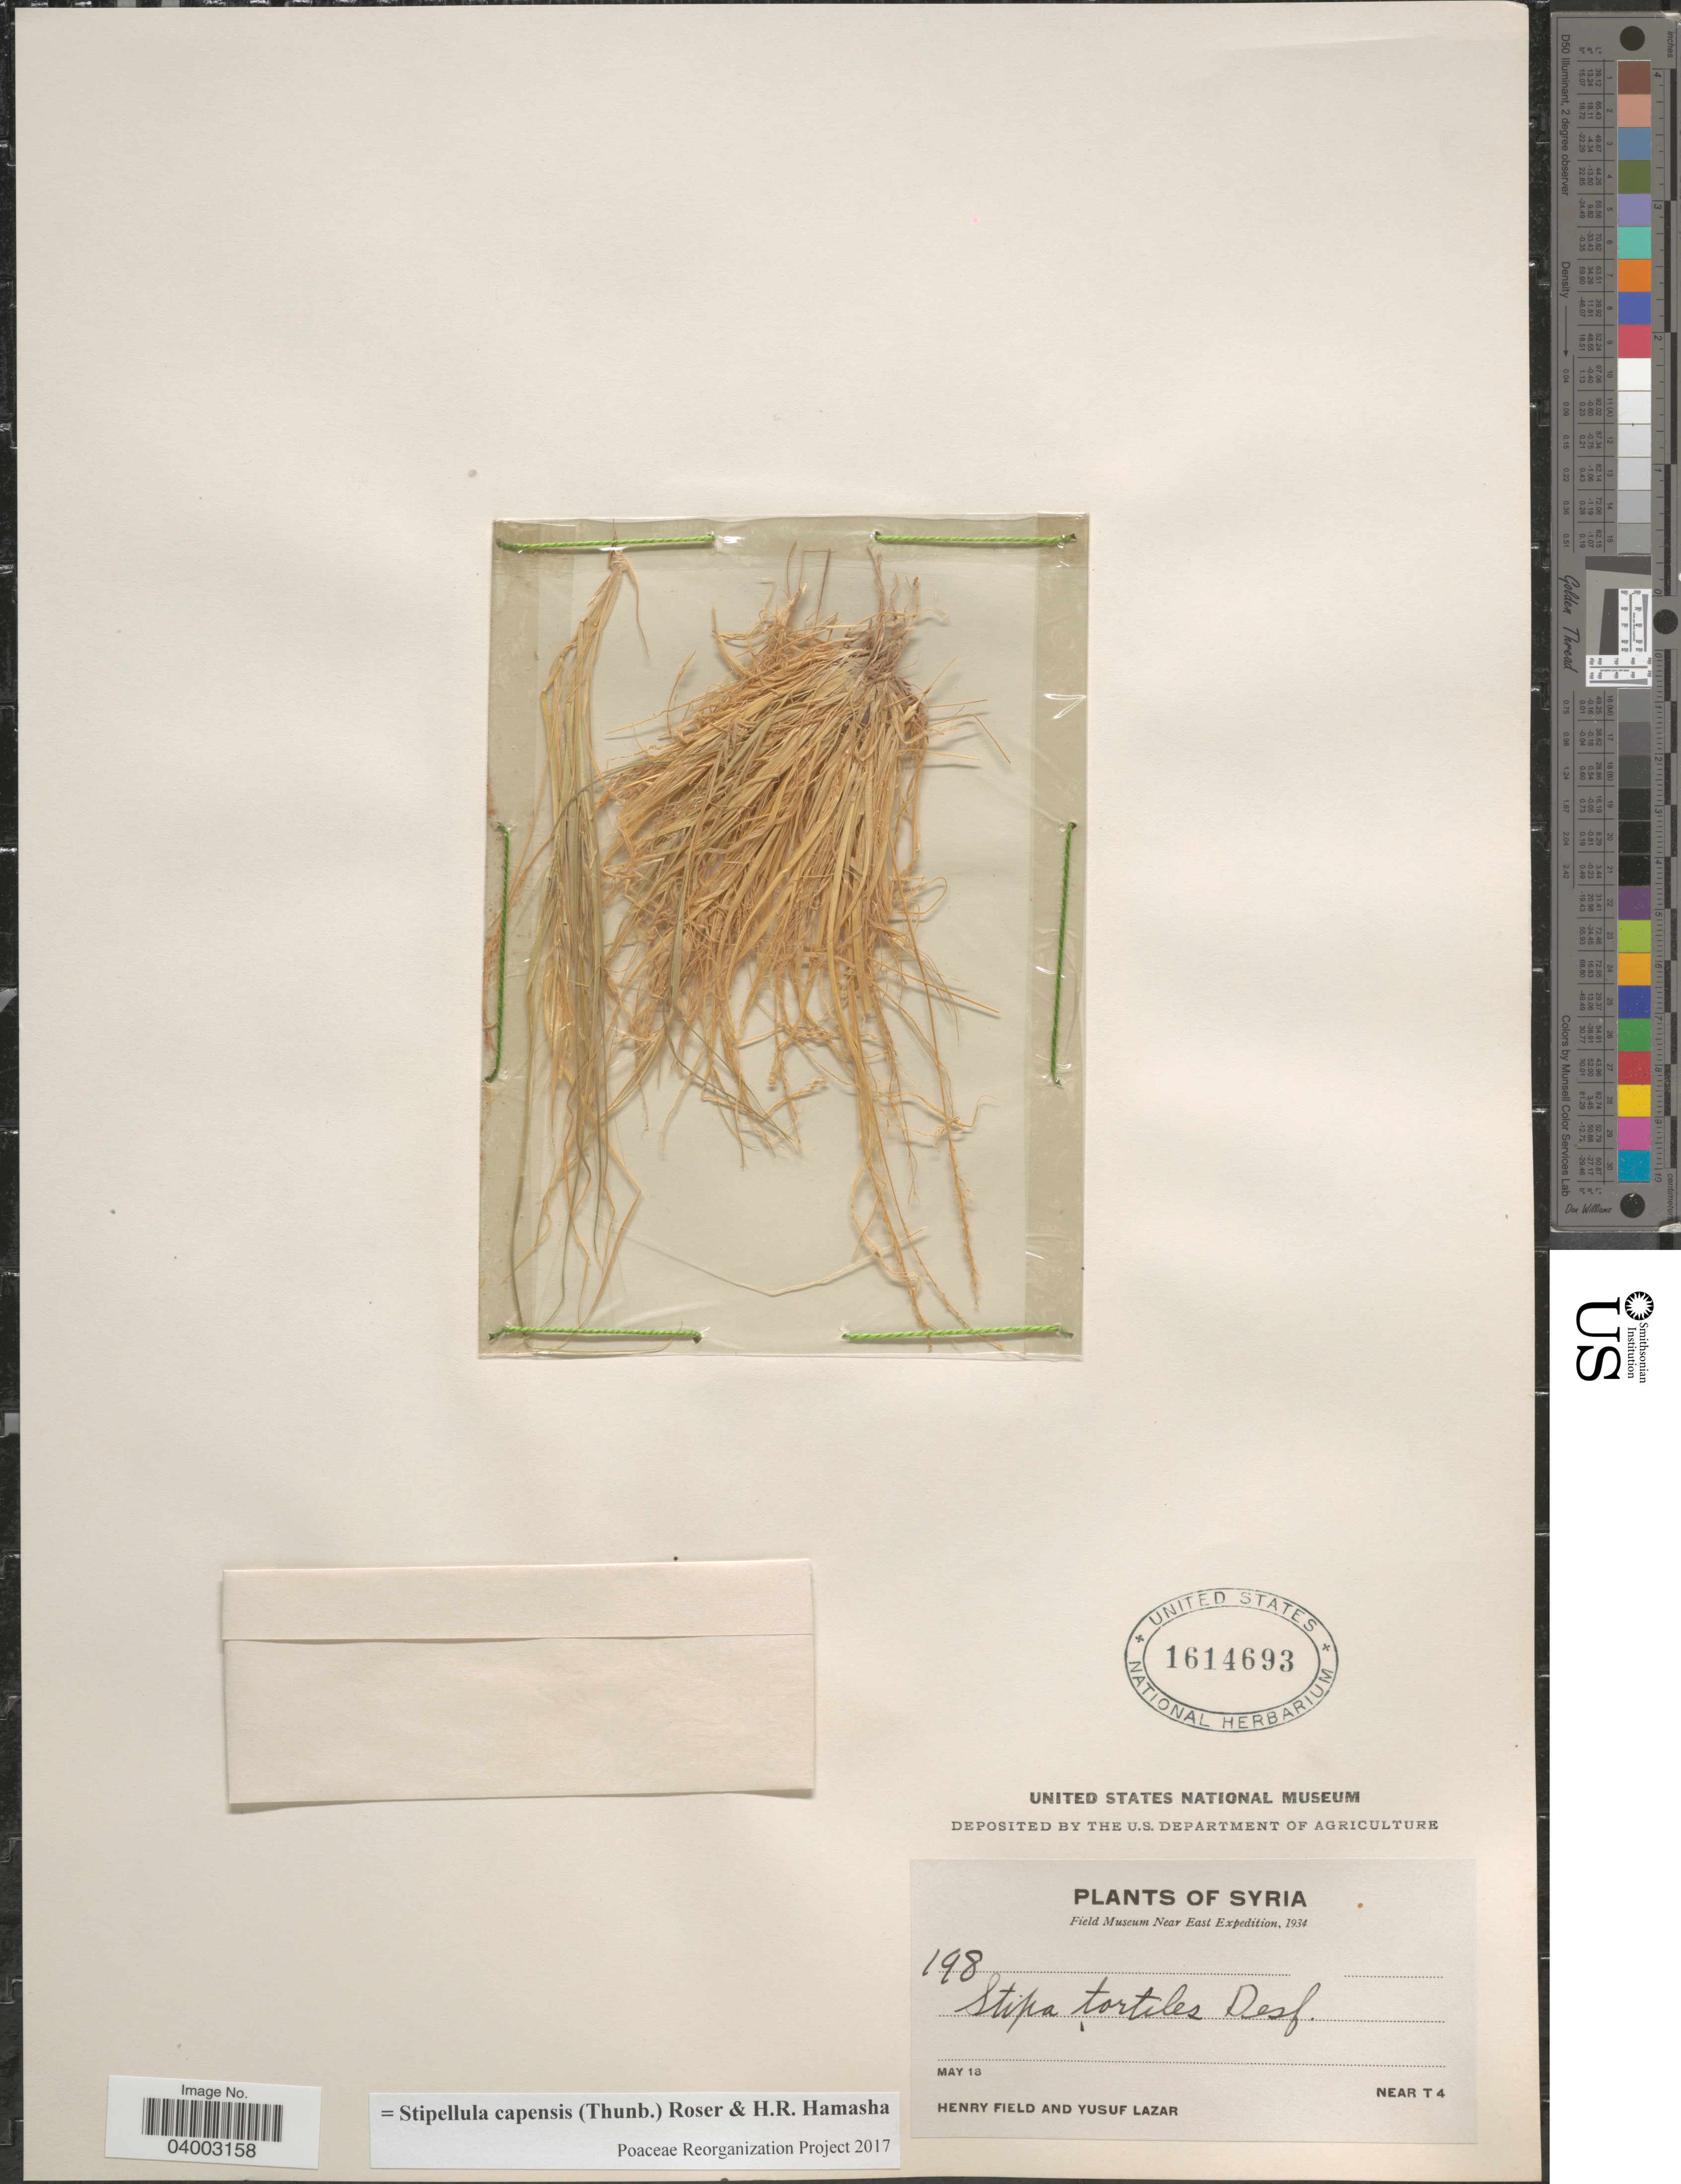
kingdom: Plantae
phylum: Tracheophyta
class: Liliopsida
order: Poales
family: Poaceae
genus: Stipellula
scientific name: Stipellula capensis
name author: (Thunb.) Röser & H. R. Hamasha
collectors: H. Field & Y. Lazar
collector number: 198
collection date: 1934-05-18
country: Syria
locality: Near T 4.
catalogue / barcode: US 1614693